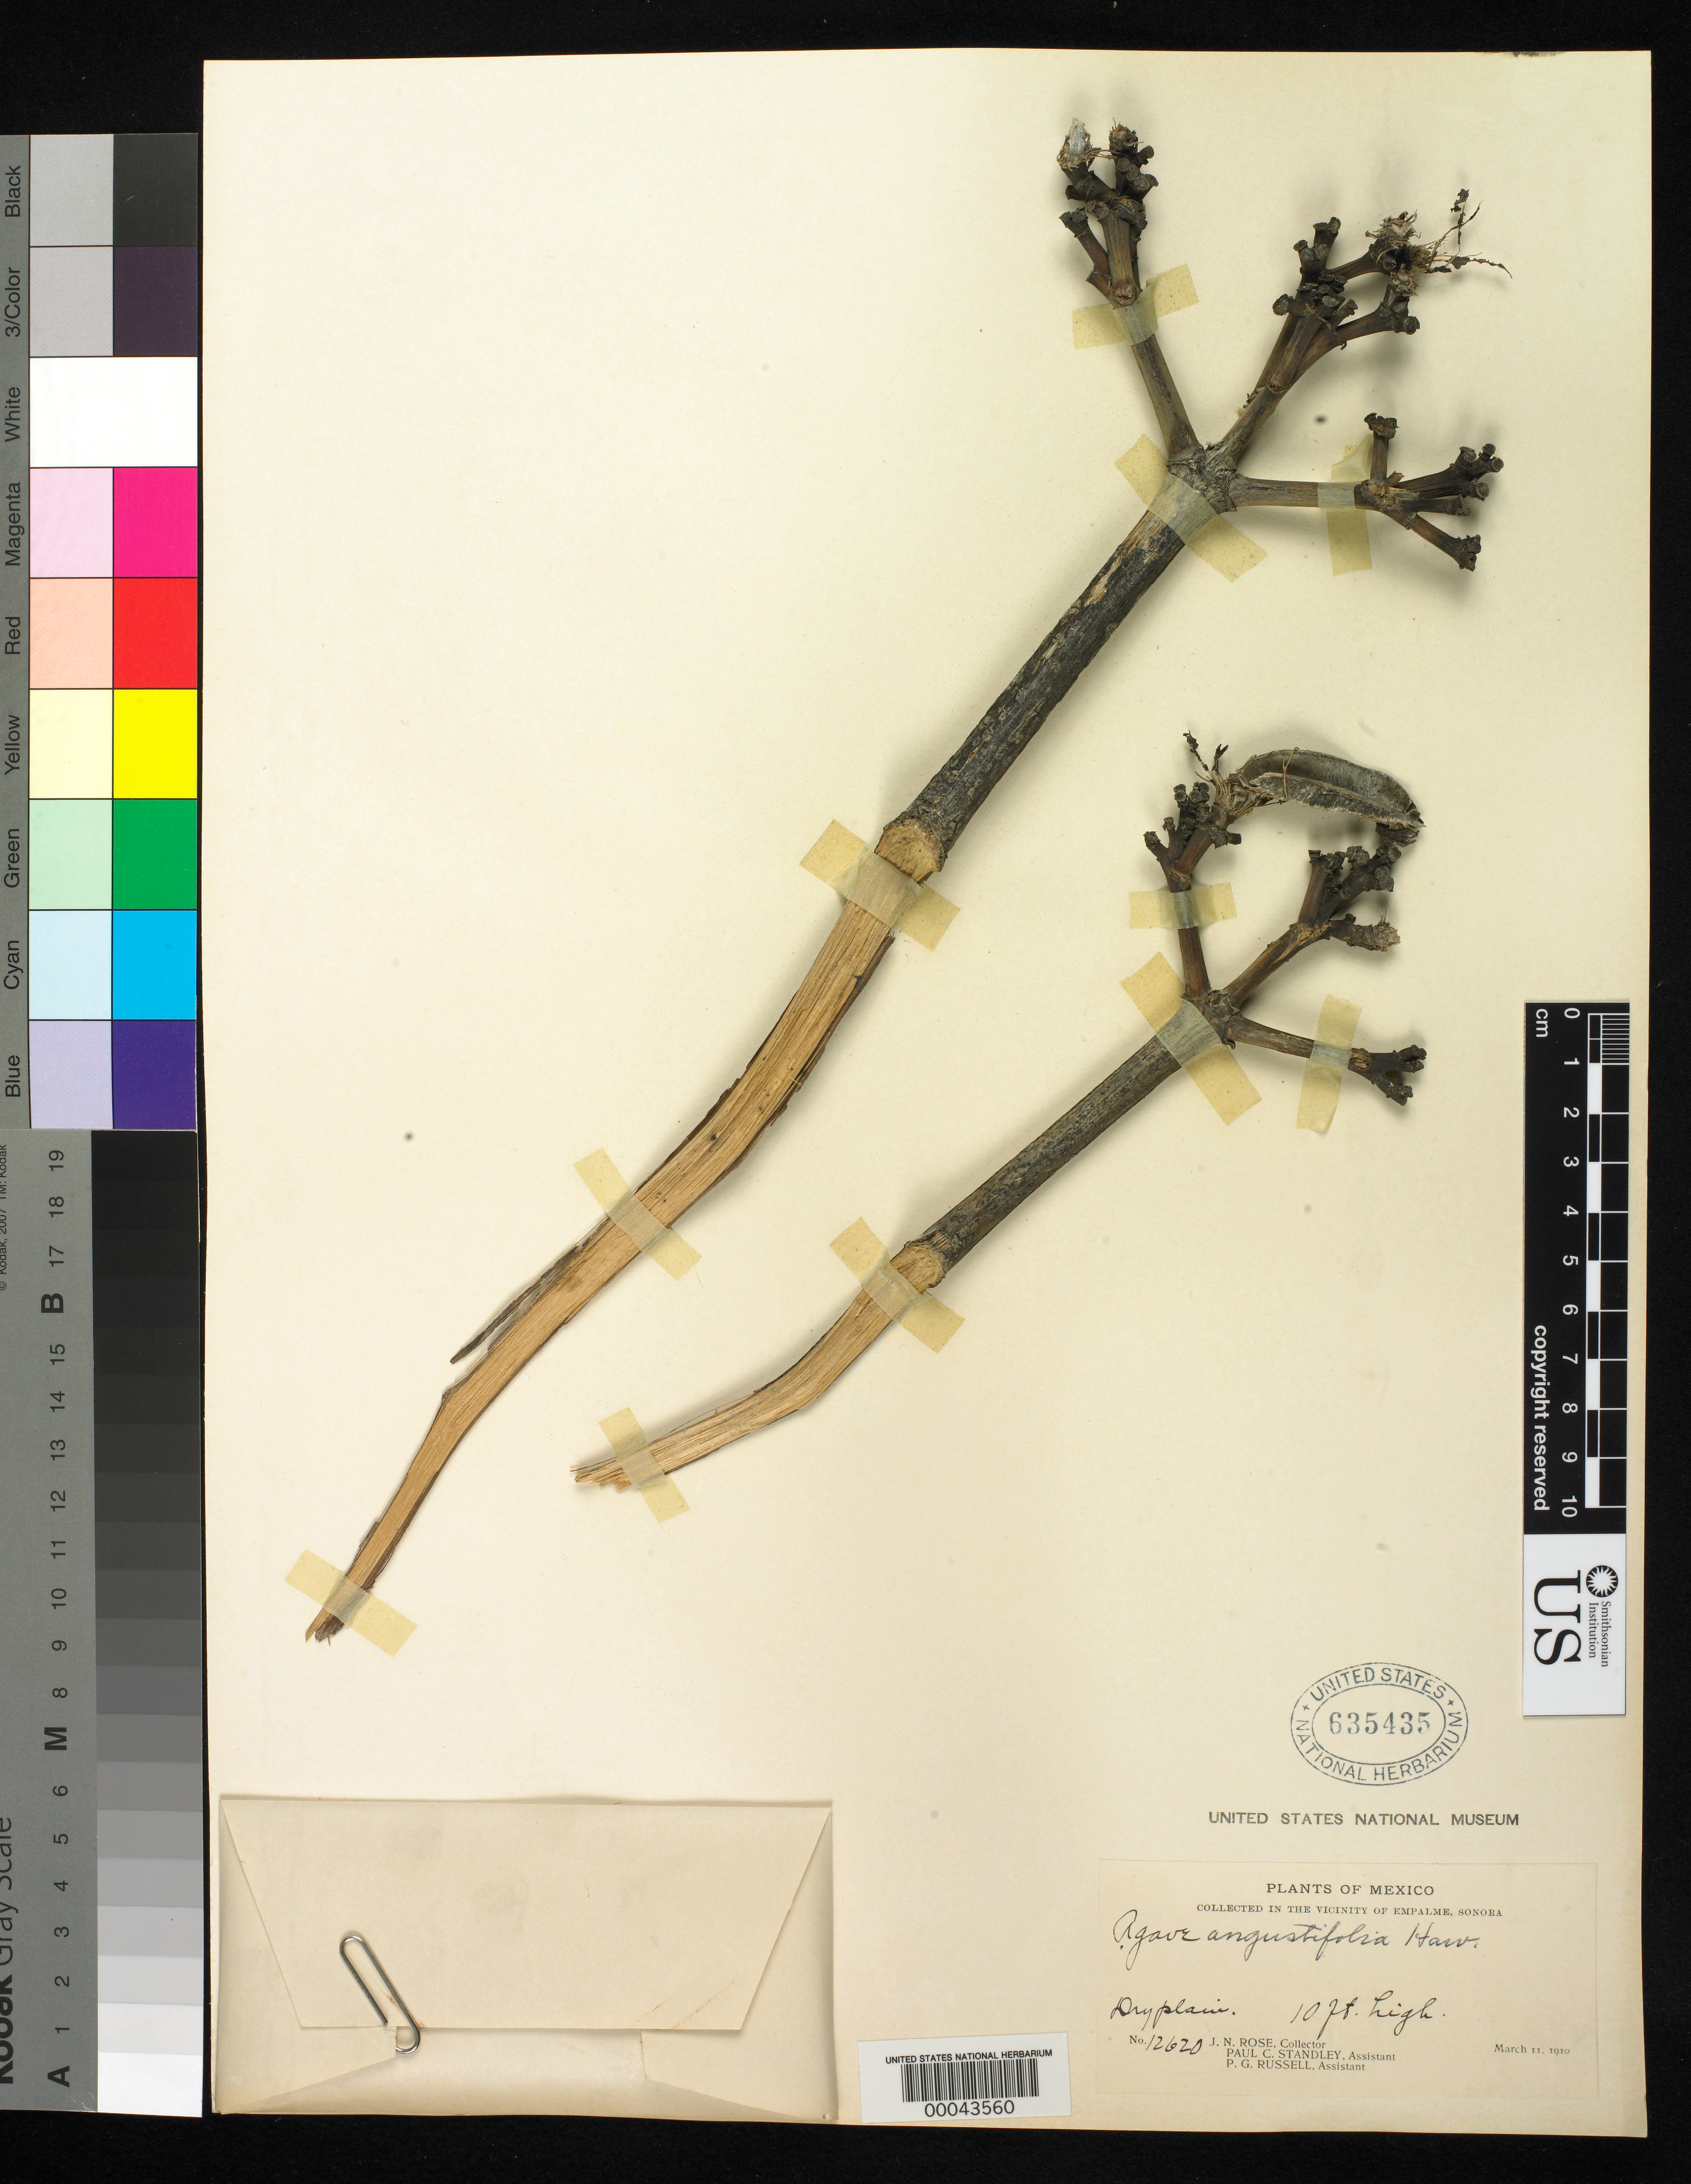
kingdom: Plantae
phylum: Tracheophyta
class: Liliopsida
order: Asparagales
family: Asparagaceae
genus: Agave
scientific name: Agave angustifolia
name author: Haw.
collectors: J. N. Rose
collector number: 12620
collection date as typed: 11 Mar 1910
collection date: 1910-03-11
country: Mexico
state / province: Sonora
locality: Vicinity of empalme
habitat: Dry plain.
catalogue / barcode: US 635435